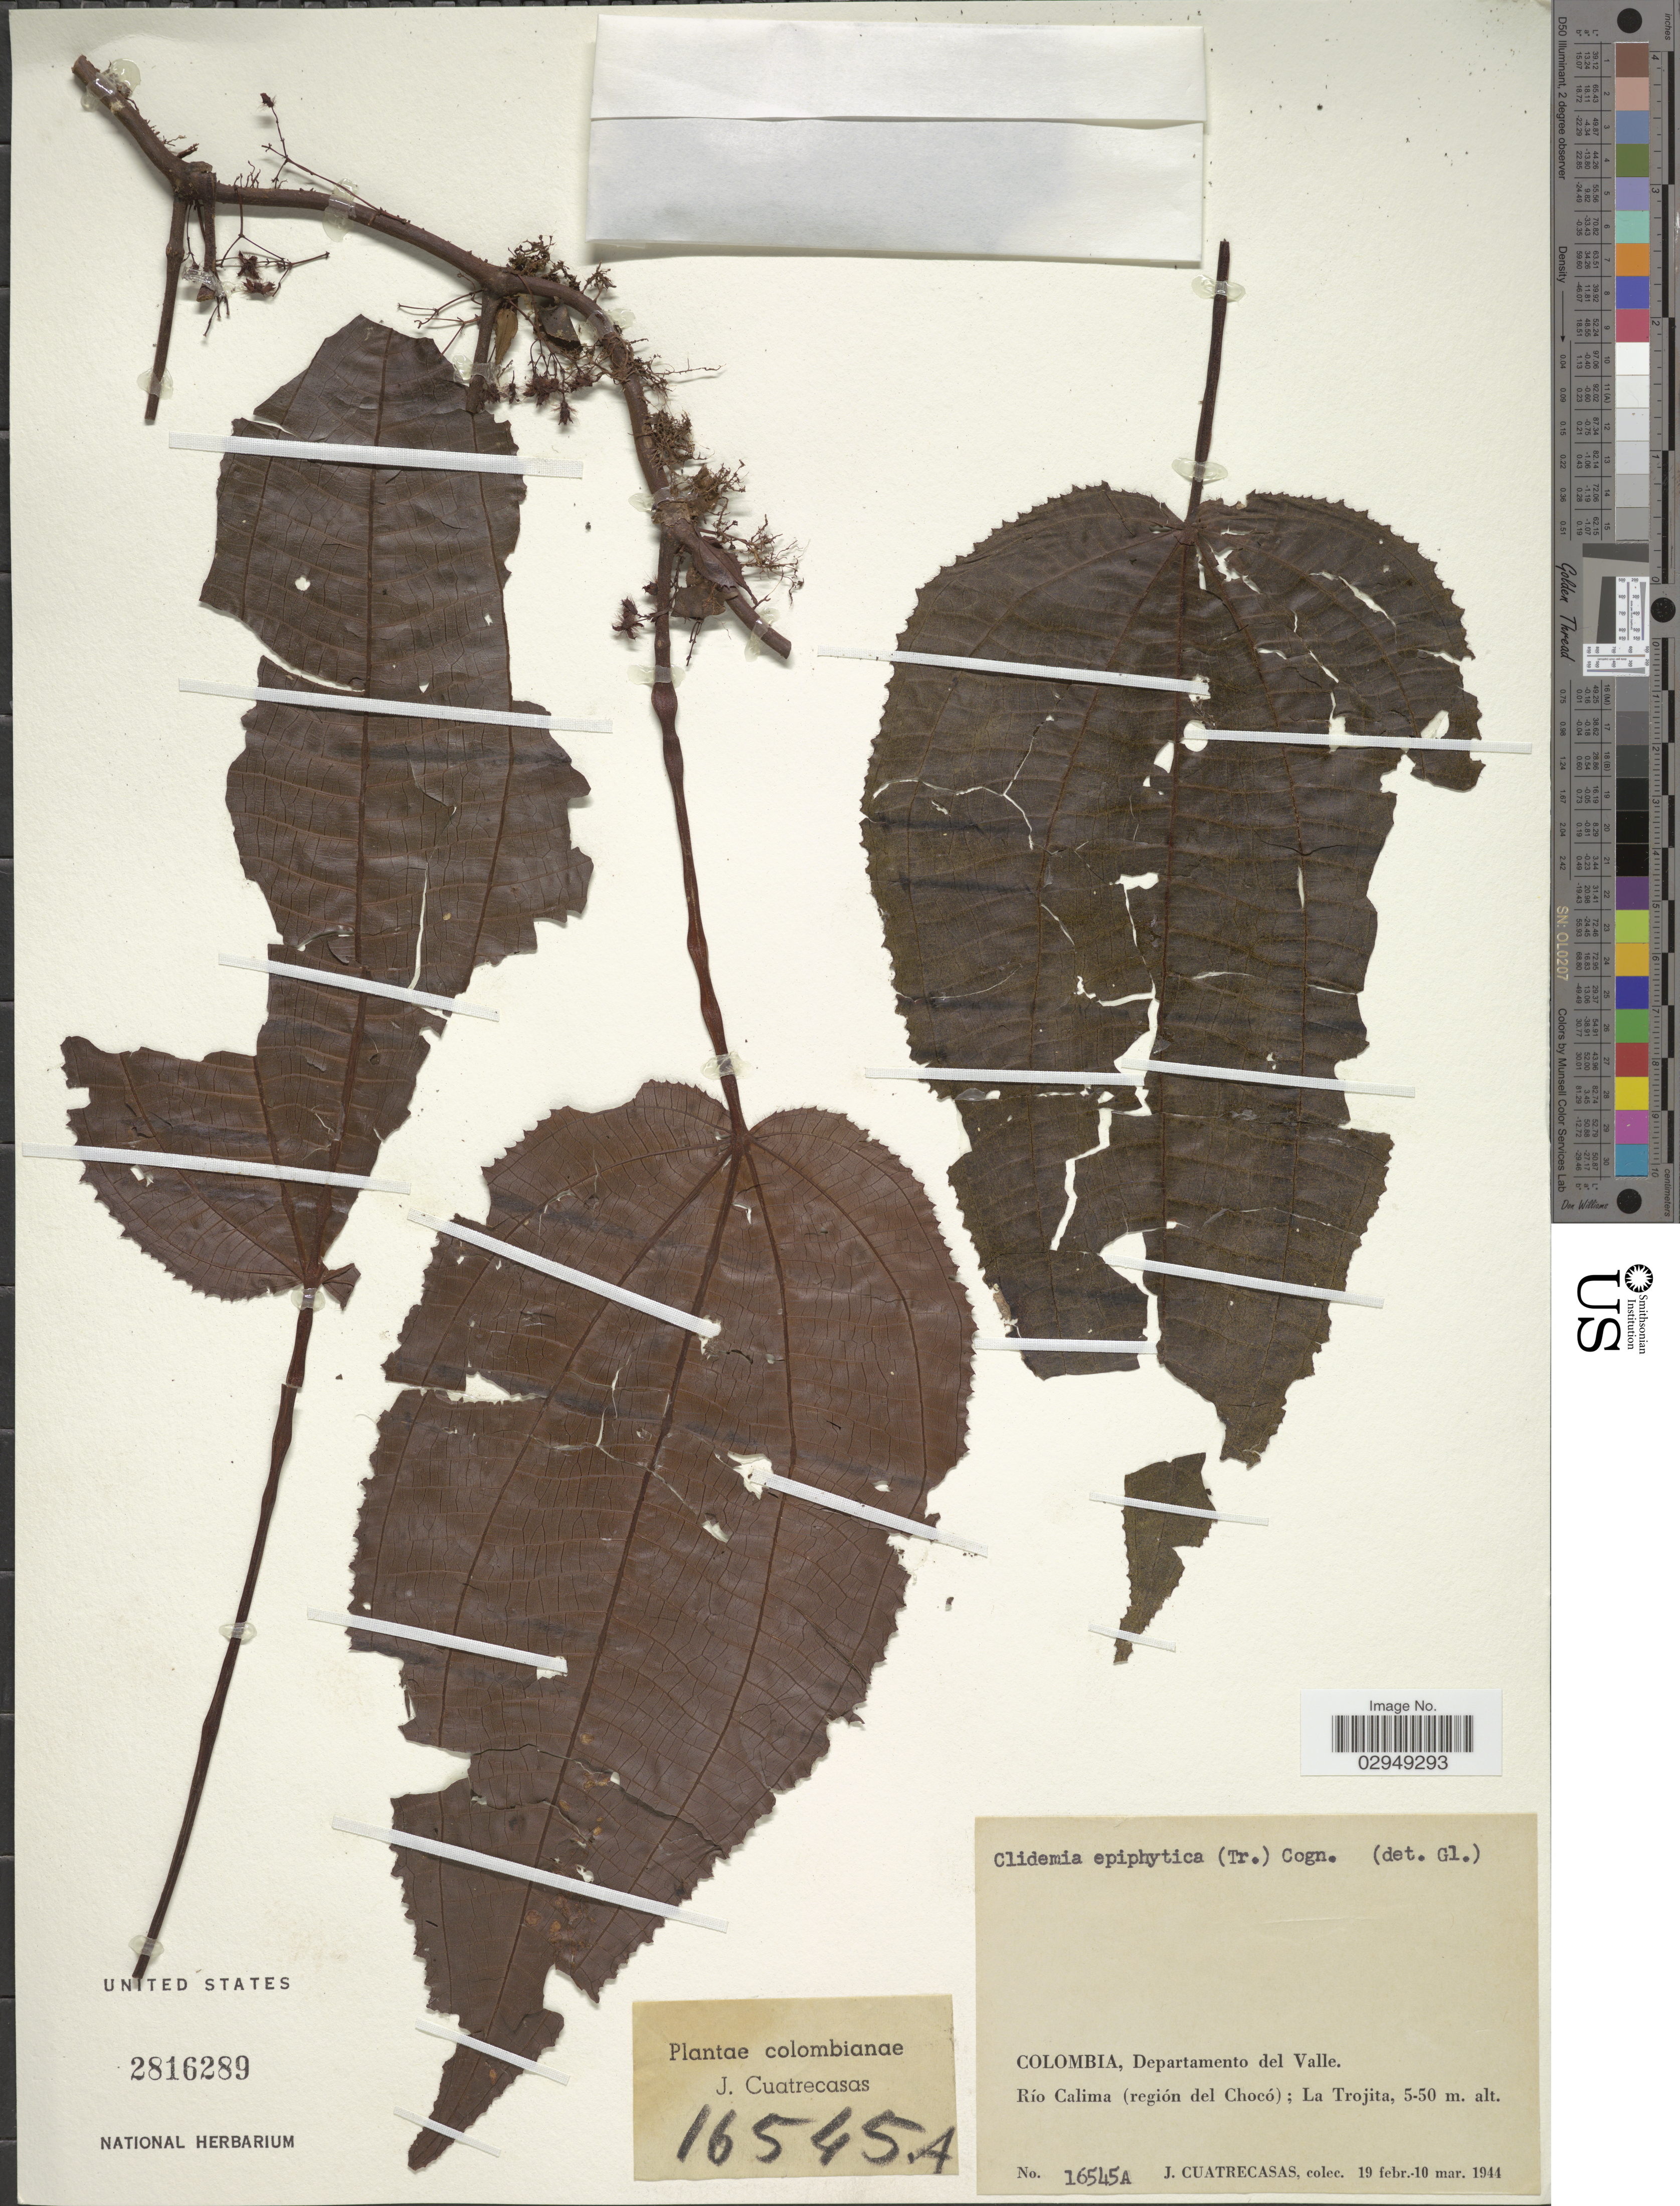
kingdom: Plantae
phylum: Tracheophyta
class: Magnoliopsida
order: Myrtales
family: Melastomataceae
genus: Clidemia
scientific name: Clidemia epiphytica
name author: (Triana) Cogn.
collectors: J. Cuatrecasas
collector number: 16545A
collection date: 1944-02-19/1944-03-10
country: Colombia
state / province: Valle del Cauca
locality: Departamento del Valle. Río Calima (región del Chocó); La Trojita.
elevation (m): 5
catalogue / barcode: US 2816289